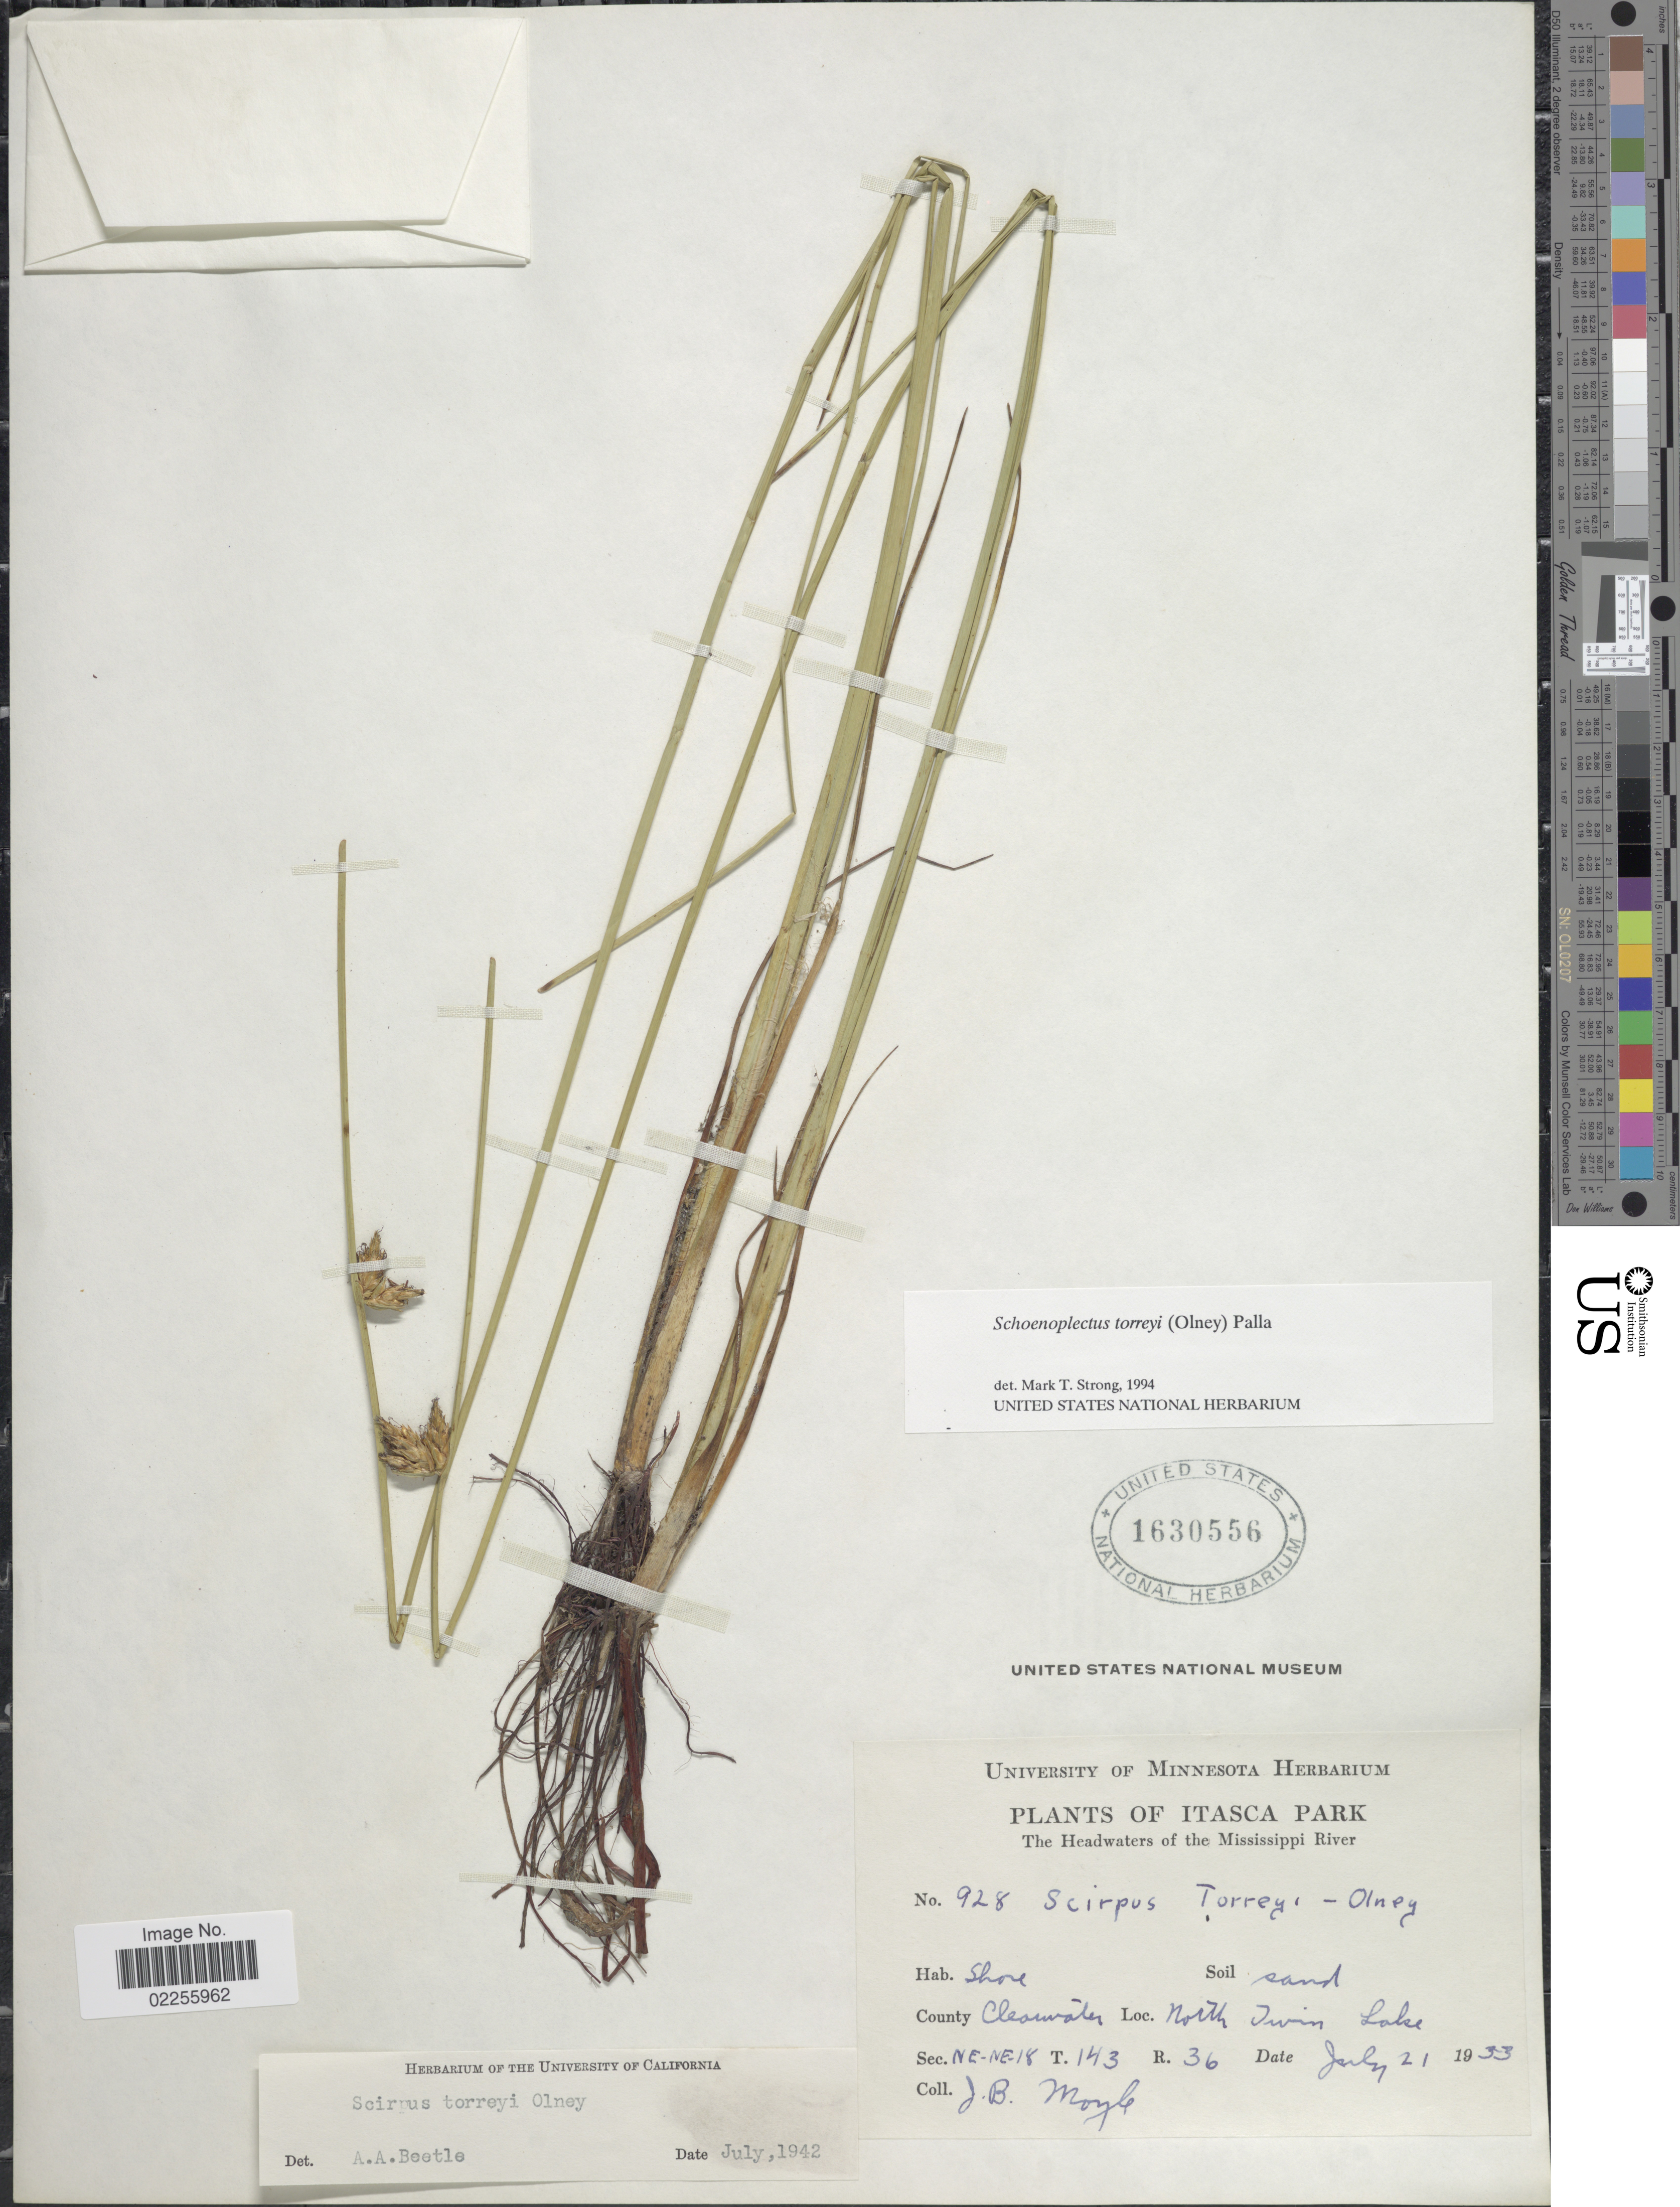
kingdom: Plantae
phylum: Tracheophyta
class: Liliopsida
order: Poales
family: Cyperaceae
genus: Schoenoplectus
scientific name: Schoenoplectus torreyi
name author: (Olney) Palla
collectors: J. Moyle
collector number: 928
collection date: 1933-07-21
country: United States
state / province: Minnesota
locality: Itasca Park, The Headwaters of the Mississippi River, shore, County Clearwater, North Twin Lake, Sec. NE-NE-18, T.143, R.36.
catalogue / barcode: US 1630556